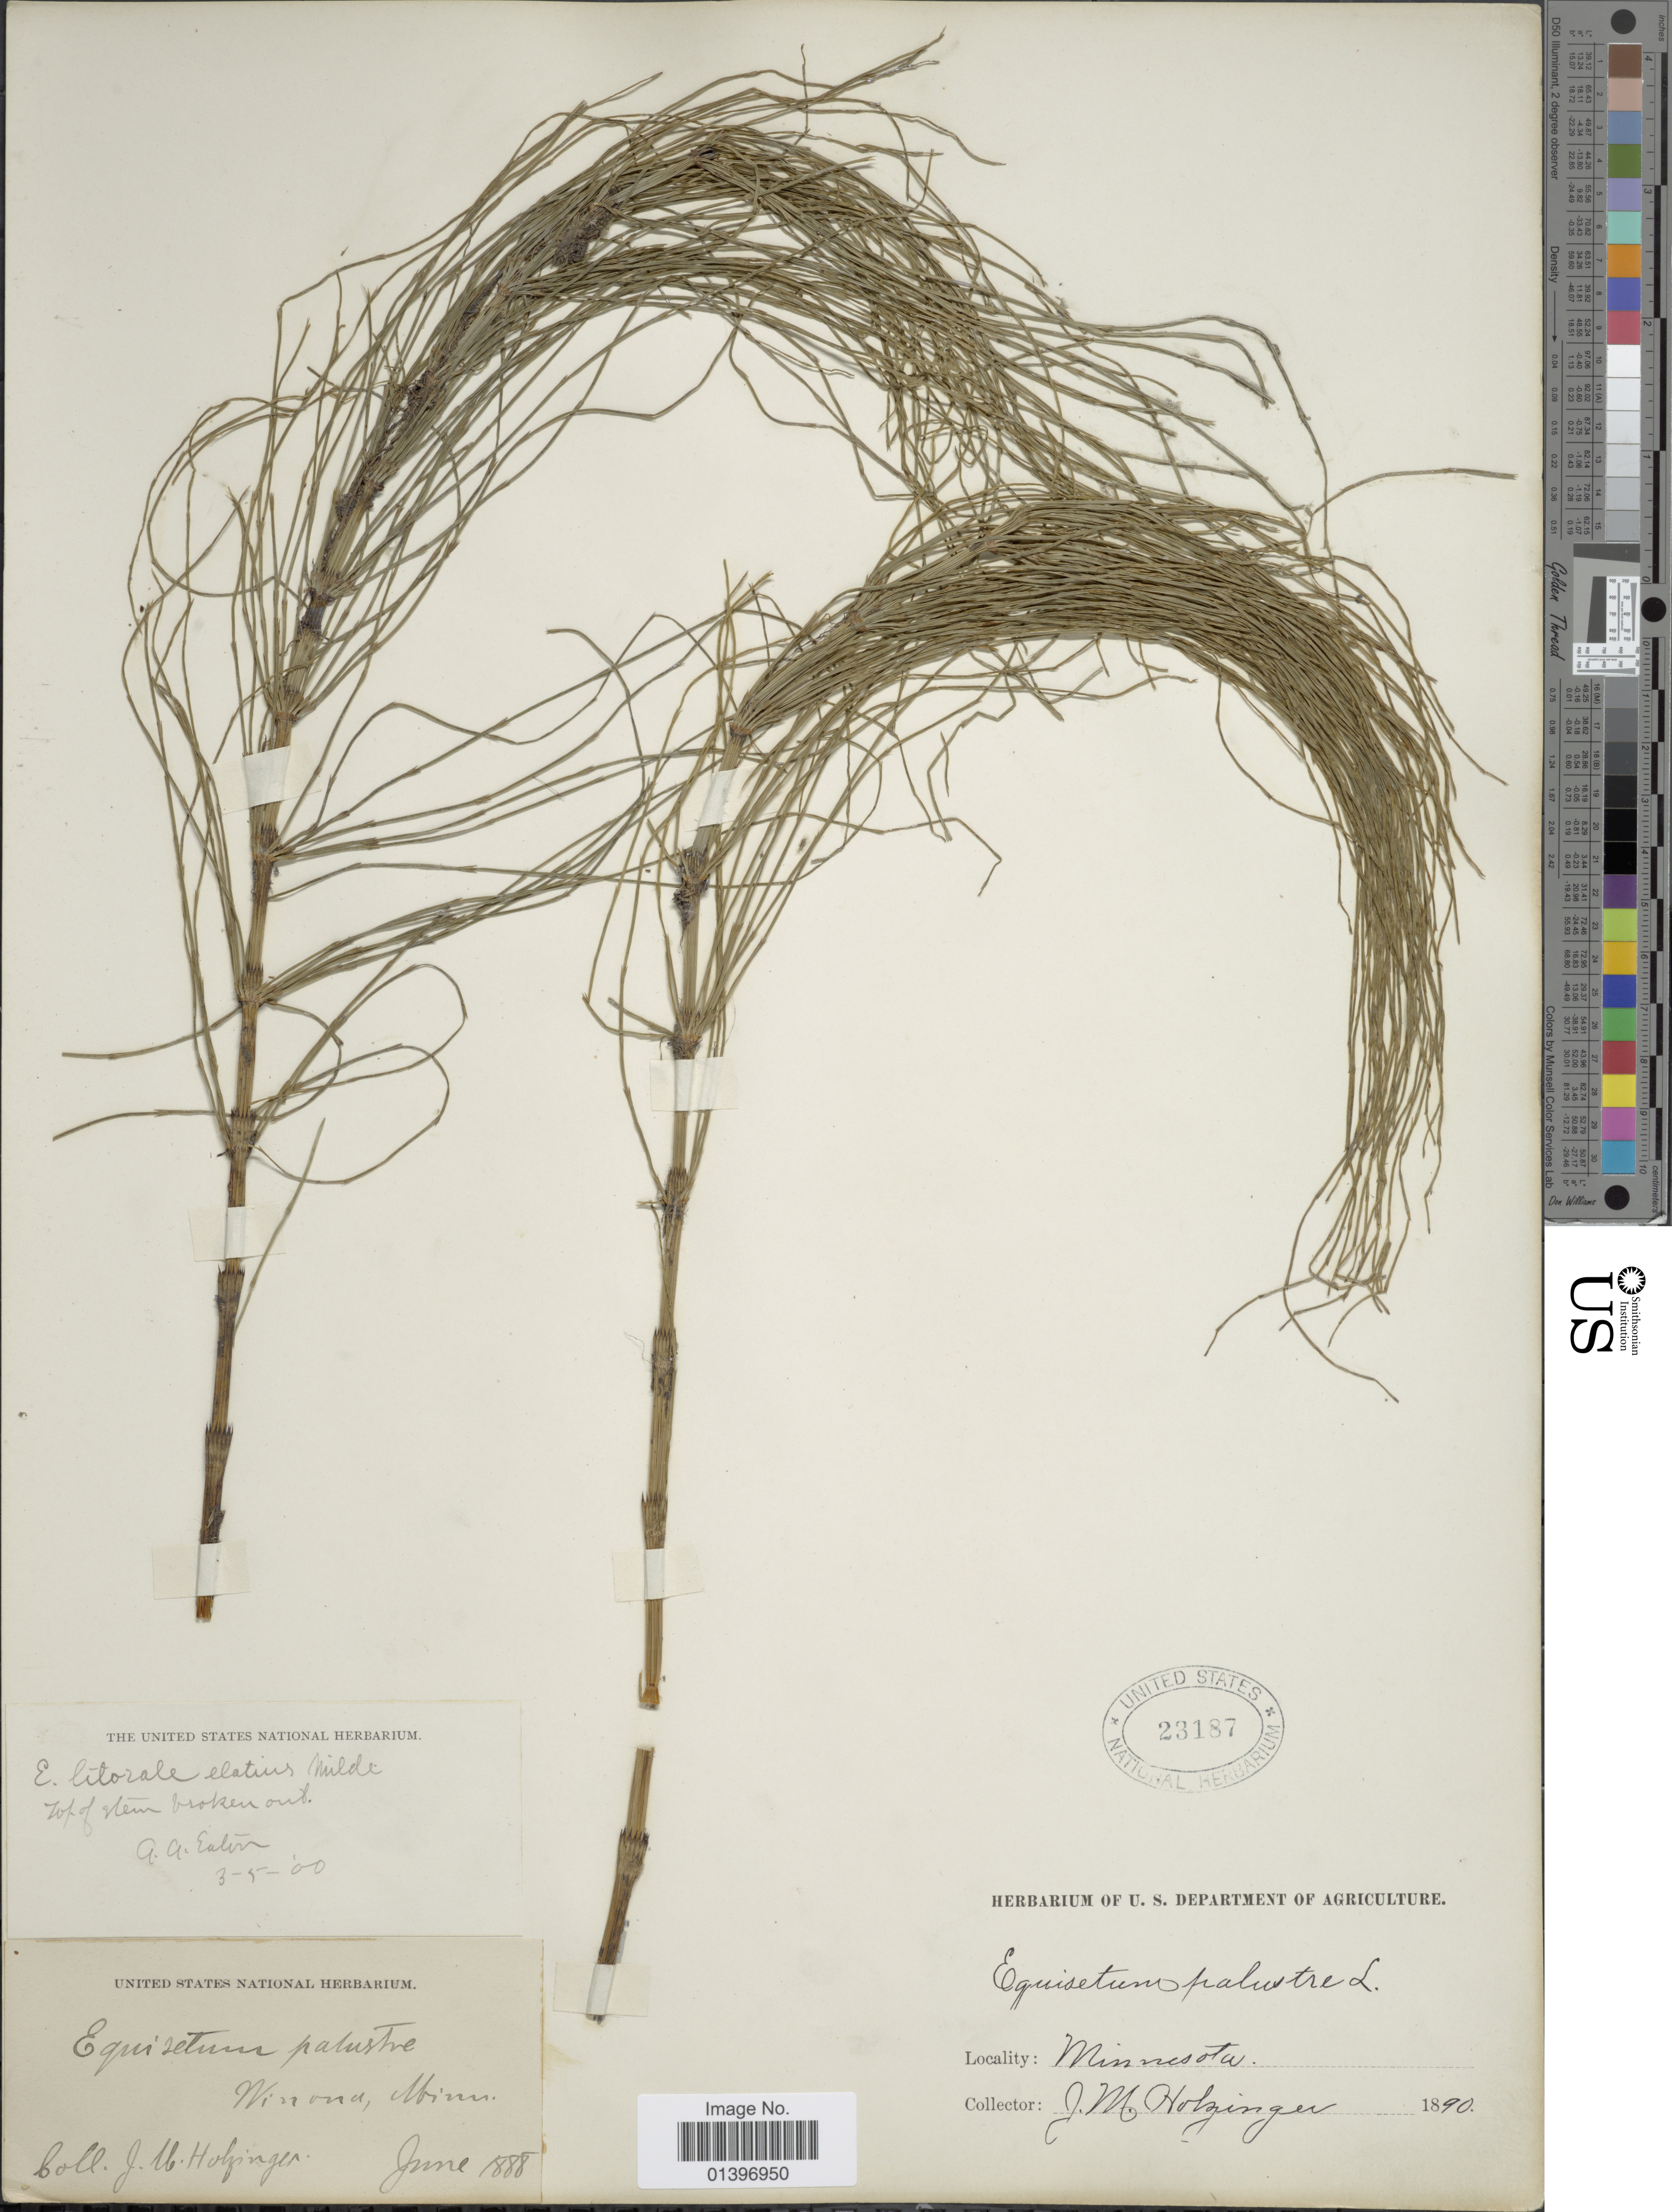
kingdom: Plantae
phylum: Tracheophyta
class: Polypodiopsida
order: Equisetales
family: Equisetaceae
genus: Equisetum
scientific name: Equisetum x litorale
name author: Kuhlw.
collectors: J. M. Holzinger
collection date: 1888-06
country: United States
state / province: Minnesota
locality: Winona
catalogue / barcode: US 23187